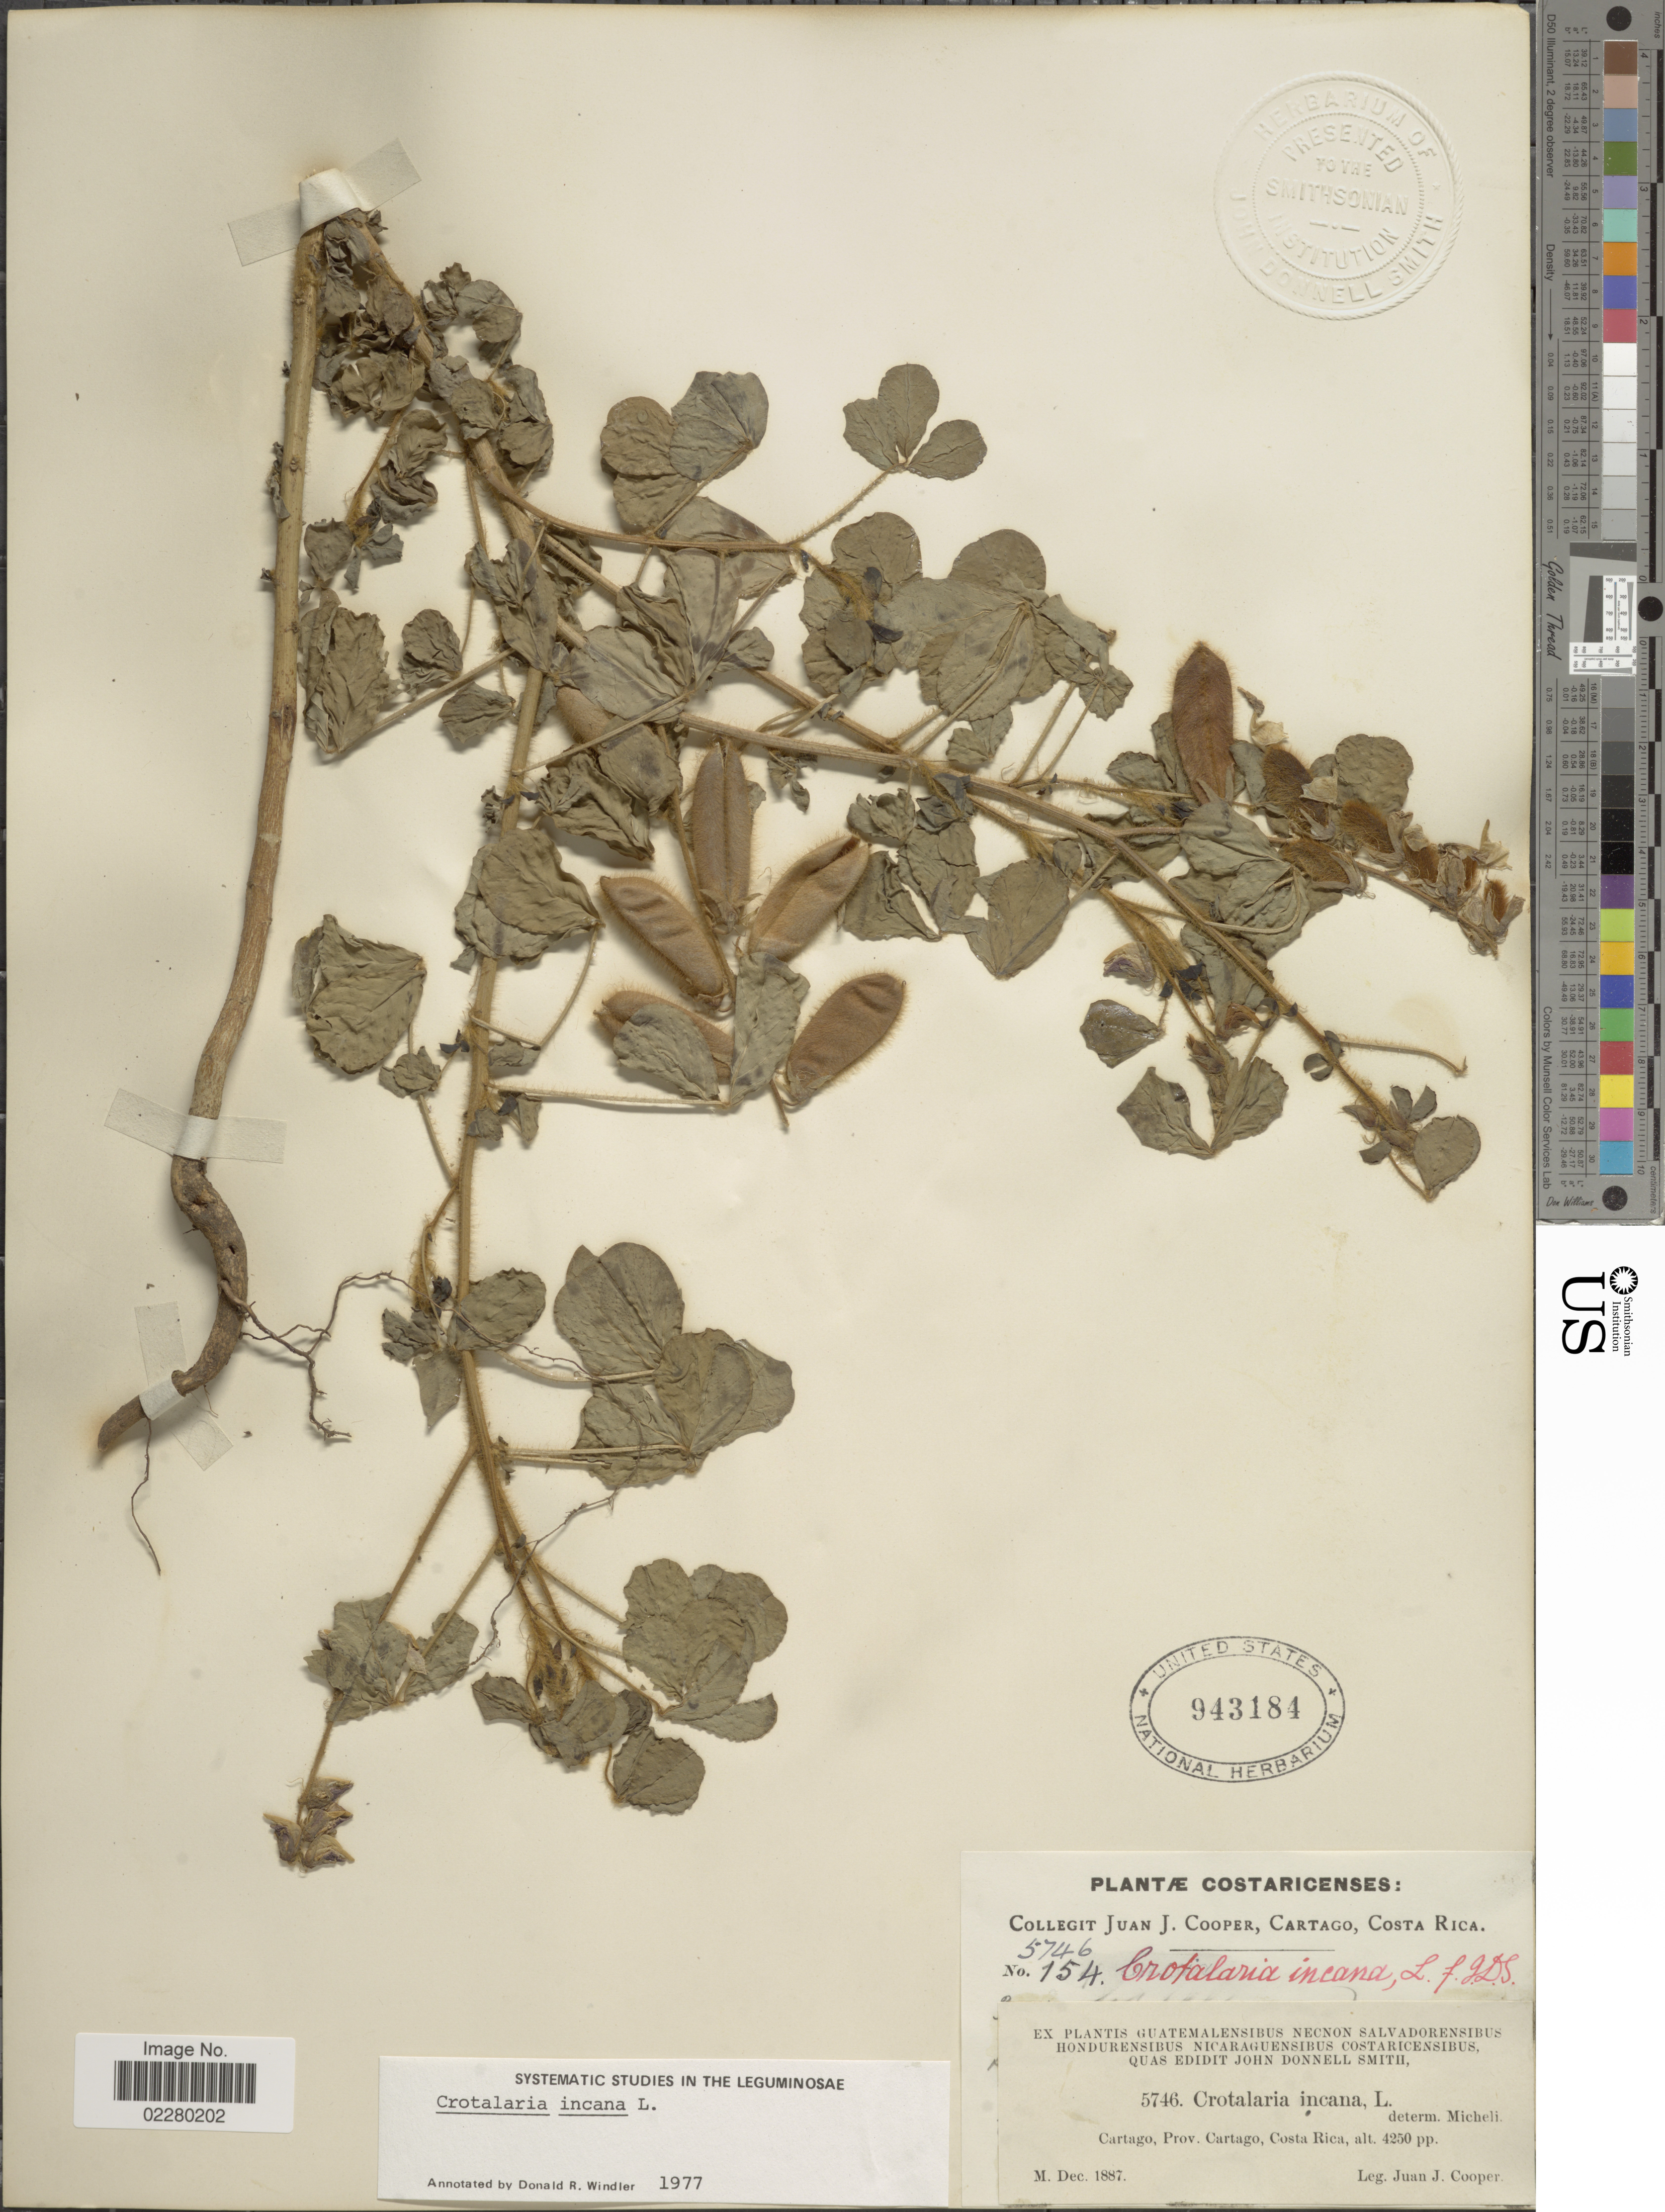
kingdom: Plantae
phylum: Tracheophyta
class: Magnoliopsida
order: Fabales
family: Fabaceae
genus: Crotalaria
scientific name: Crotalaria incana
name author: L.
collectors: J. J. Cooper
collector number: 5746/154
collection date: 1887-12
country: Costa Rica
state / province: Cartago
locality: Cartago, Prov. Cartago, Costa Rica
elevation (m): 1295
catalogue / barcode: US 943184